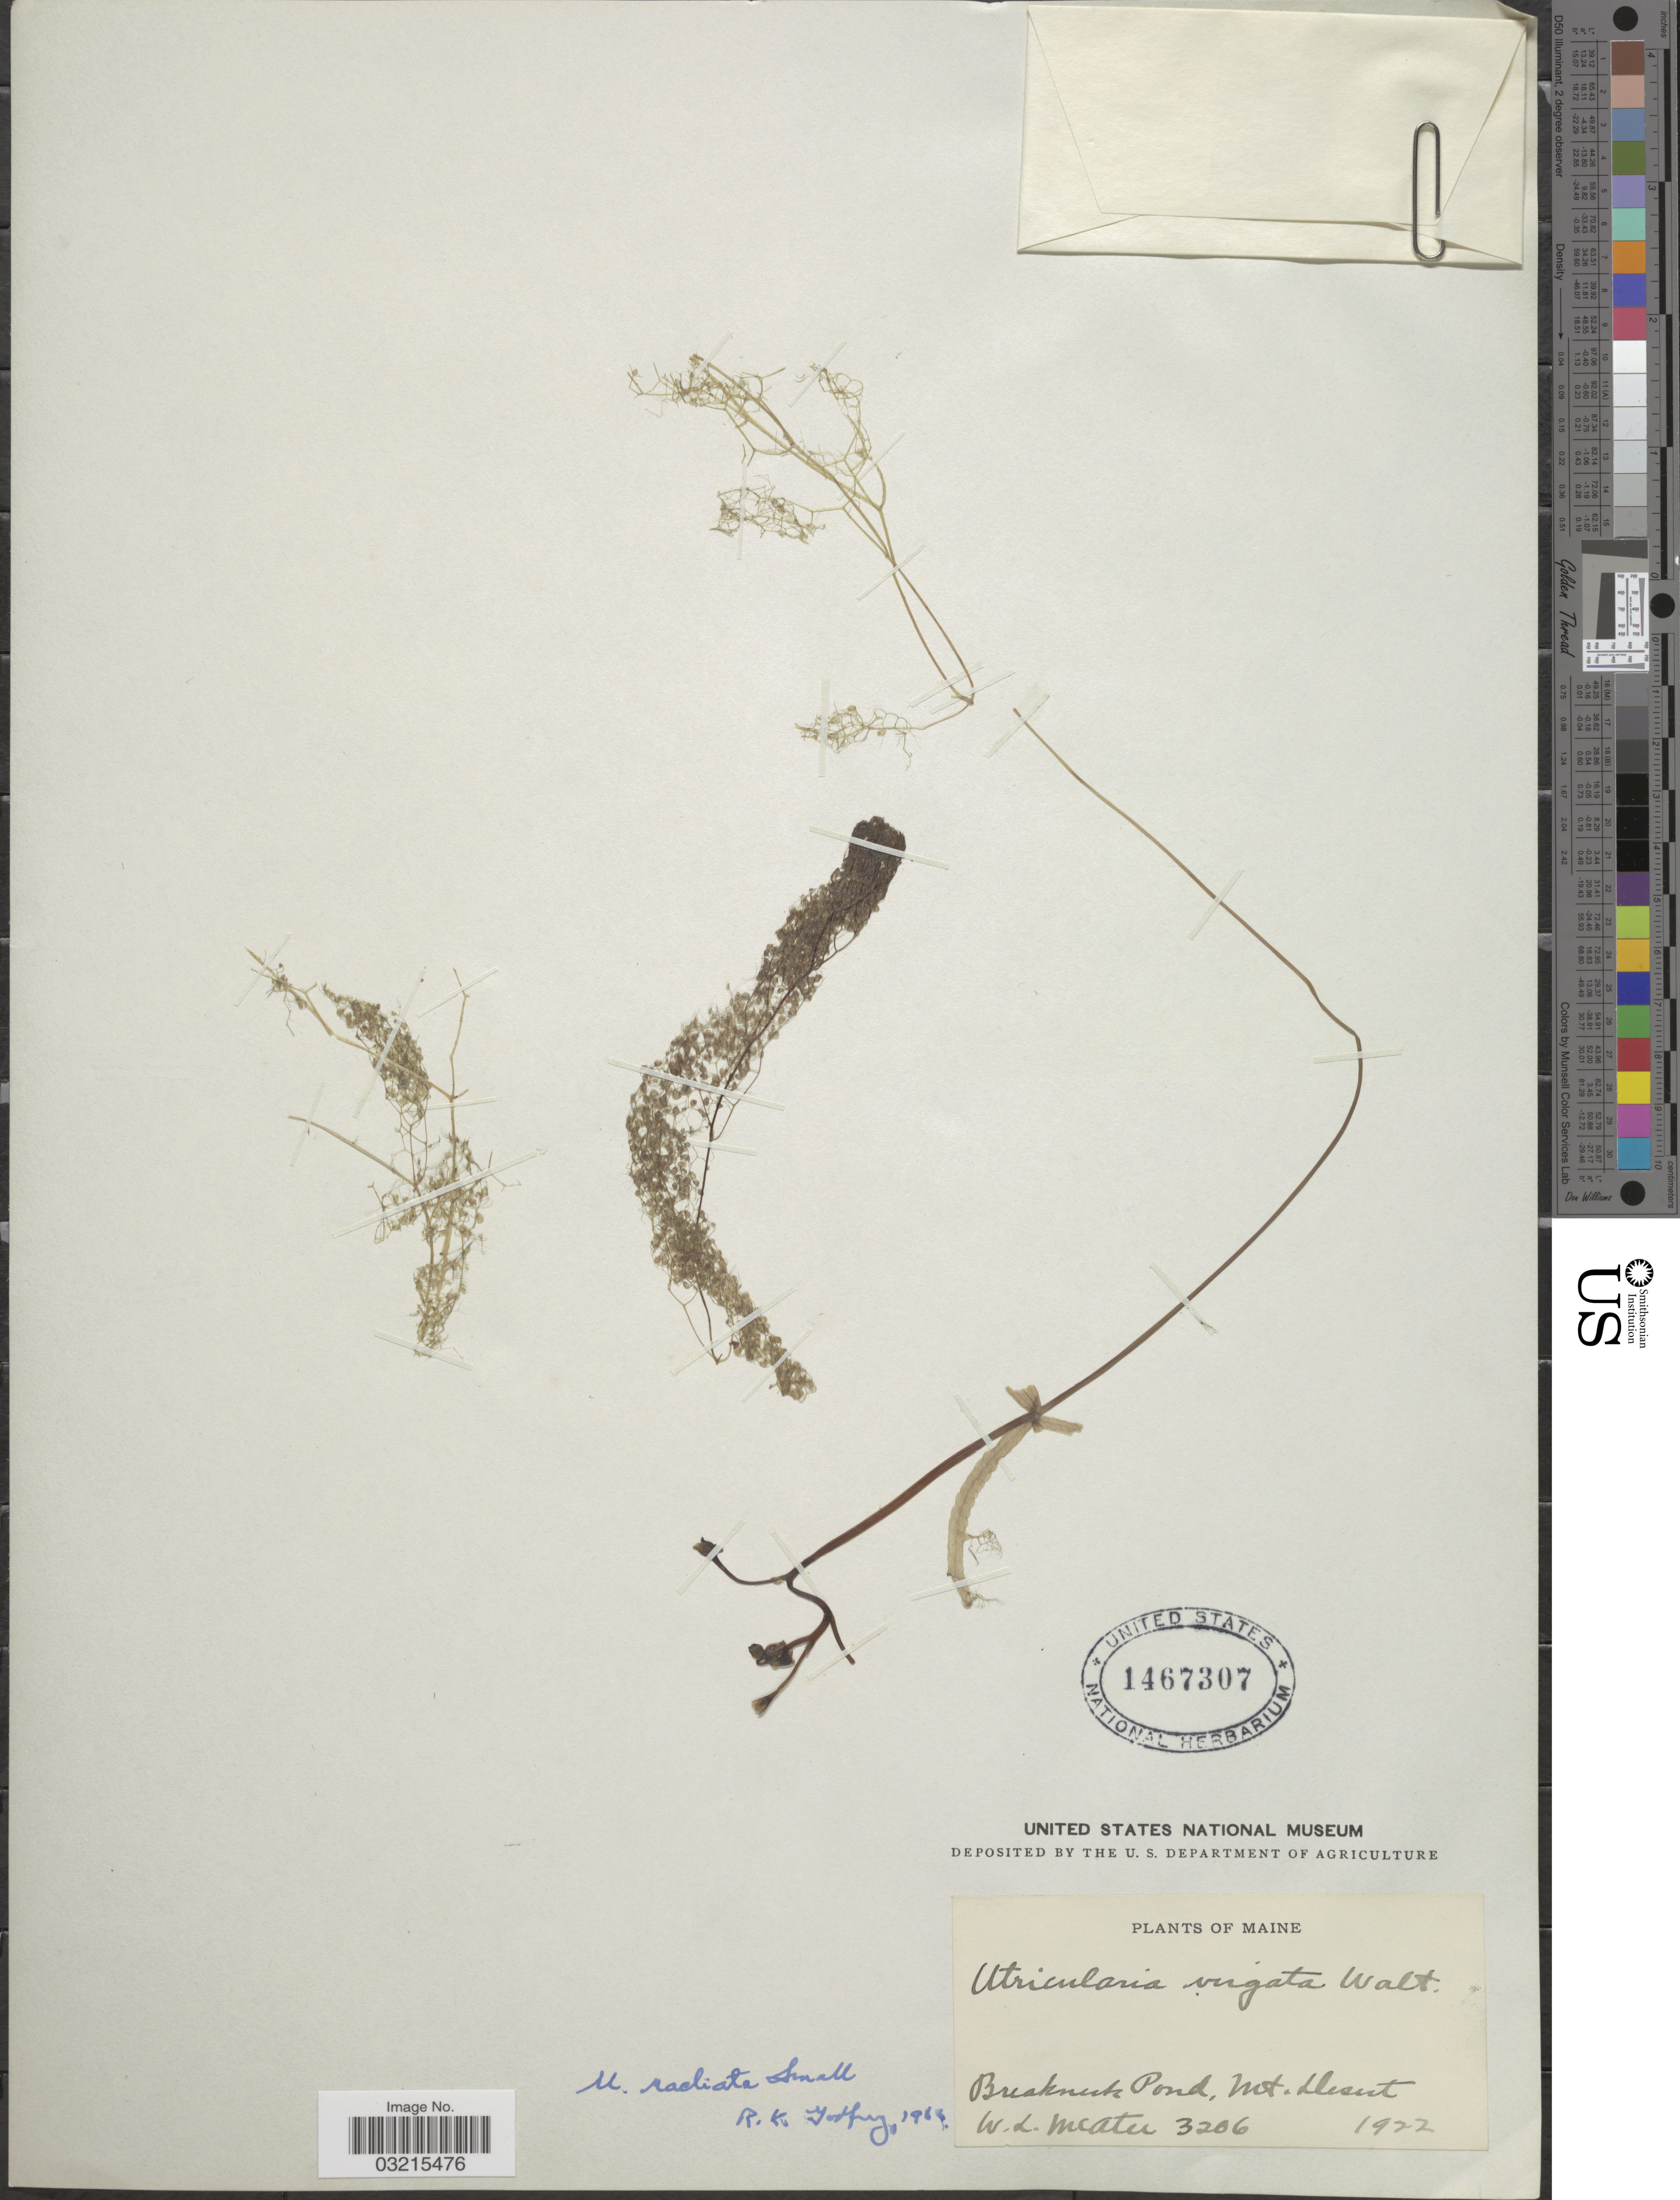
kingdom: Plantae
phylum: Tracheophyta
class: Magnoliopsida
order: Lamiales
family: Lentibulariaceae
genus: Utricularia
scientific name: Utricularia radiata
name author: Small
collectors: W. McAtee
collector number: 3206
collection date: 1922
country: United States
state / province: Maine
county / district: Hancock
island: Mt. Desert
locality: Breakneck Pond, Mt. Desert.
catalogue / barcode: US 1467307